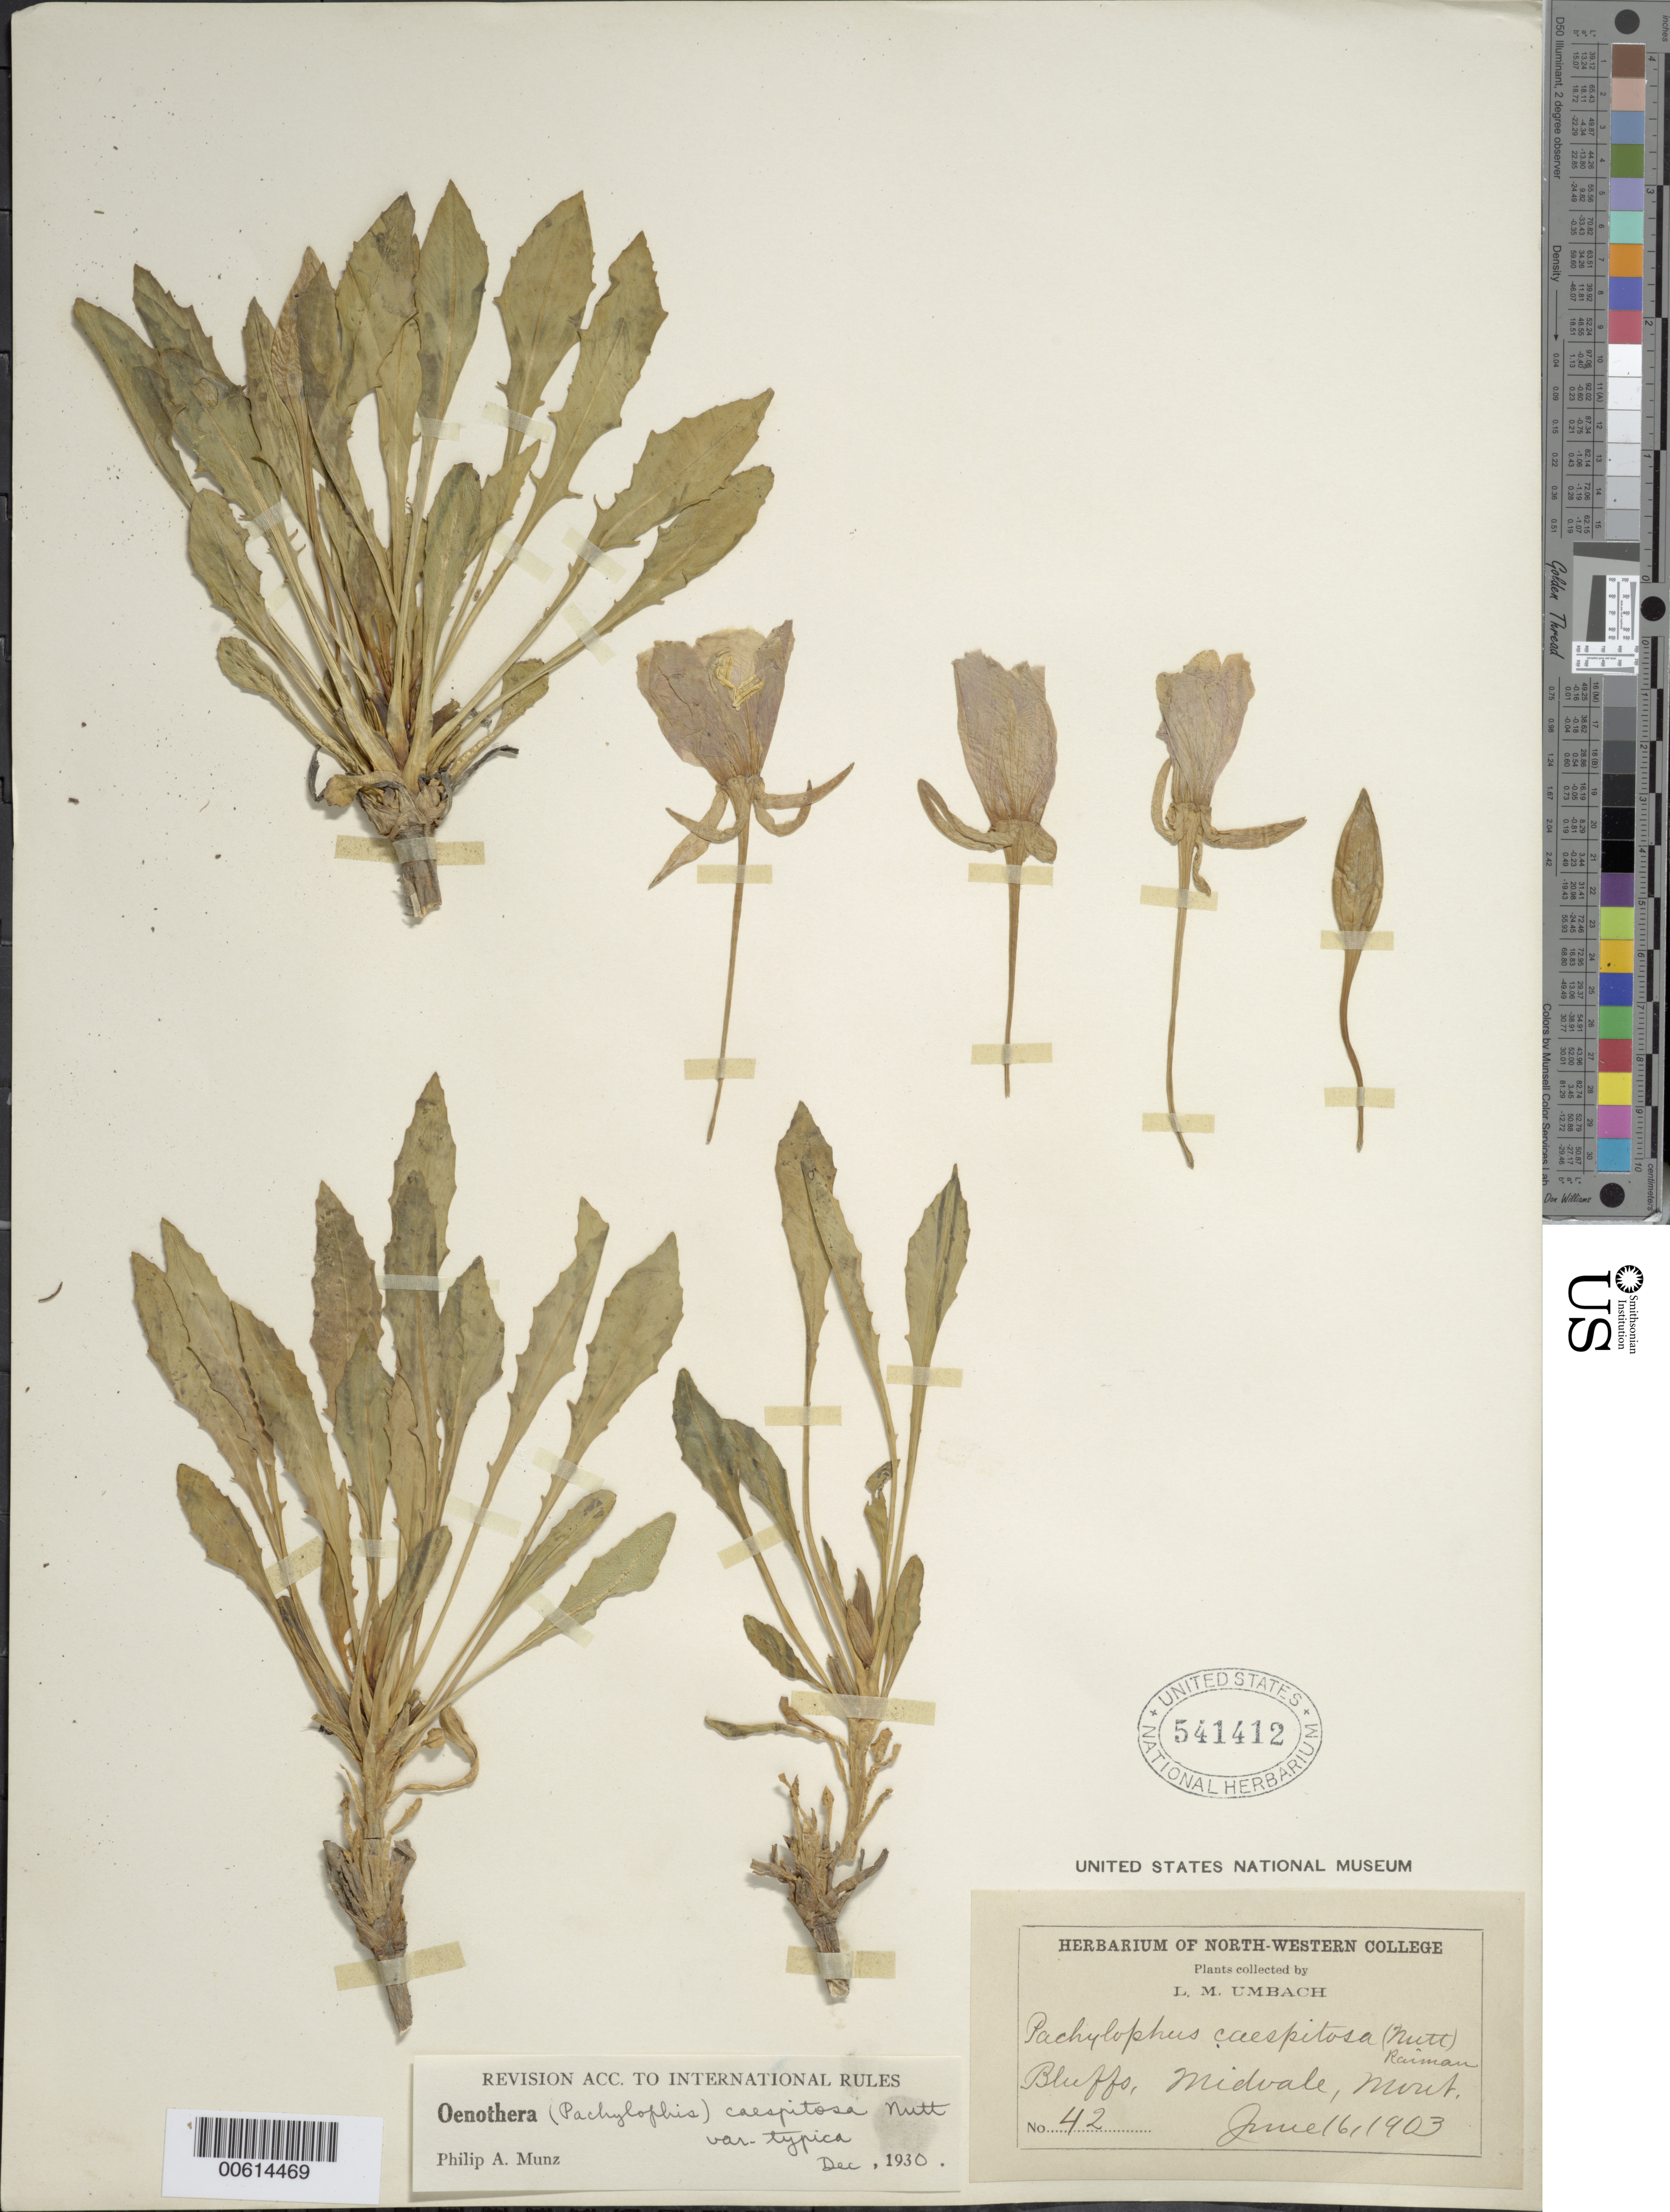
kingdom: Plantae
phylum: Tracheophyta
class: Magnoliopsida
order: Myrtales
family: Onagraceae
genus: Oenothera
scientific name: Oenothera cespitosa subsp. cespitosa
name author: Nutt.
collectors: L. M. Umbach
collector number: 42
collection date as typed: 16 Jun 1903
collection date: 1903-06-16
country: United States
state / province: Montana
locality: Buffo, Midvale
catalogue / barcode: US 541412